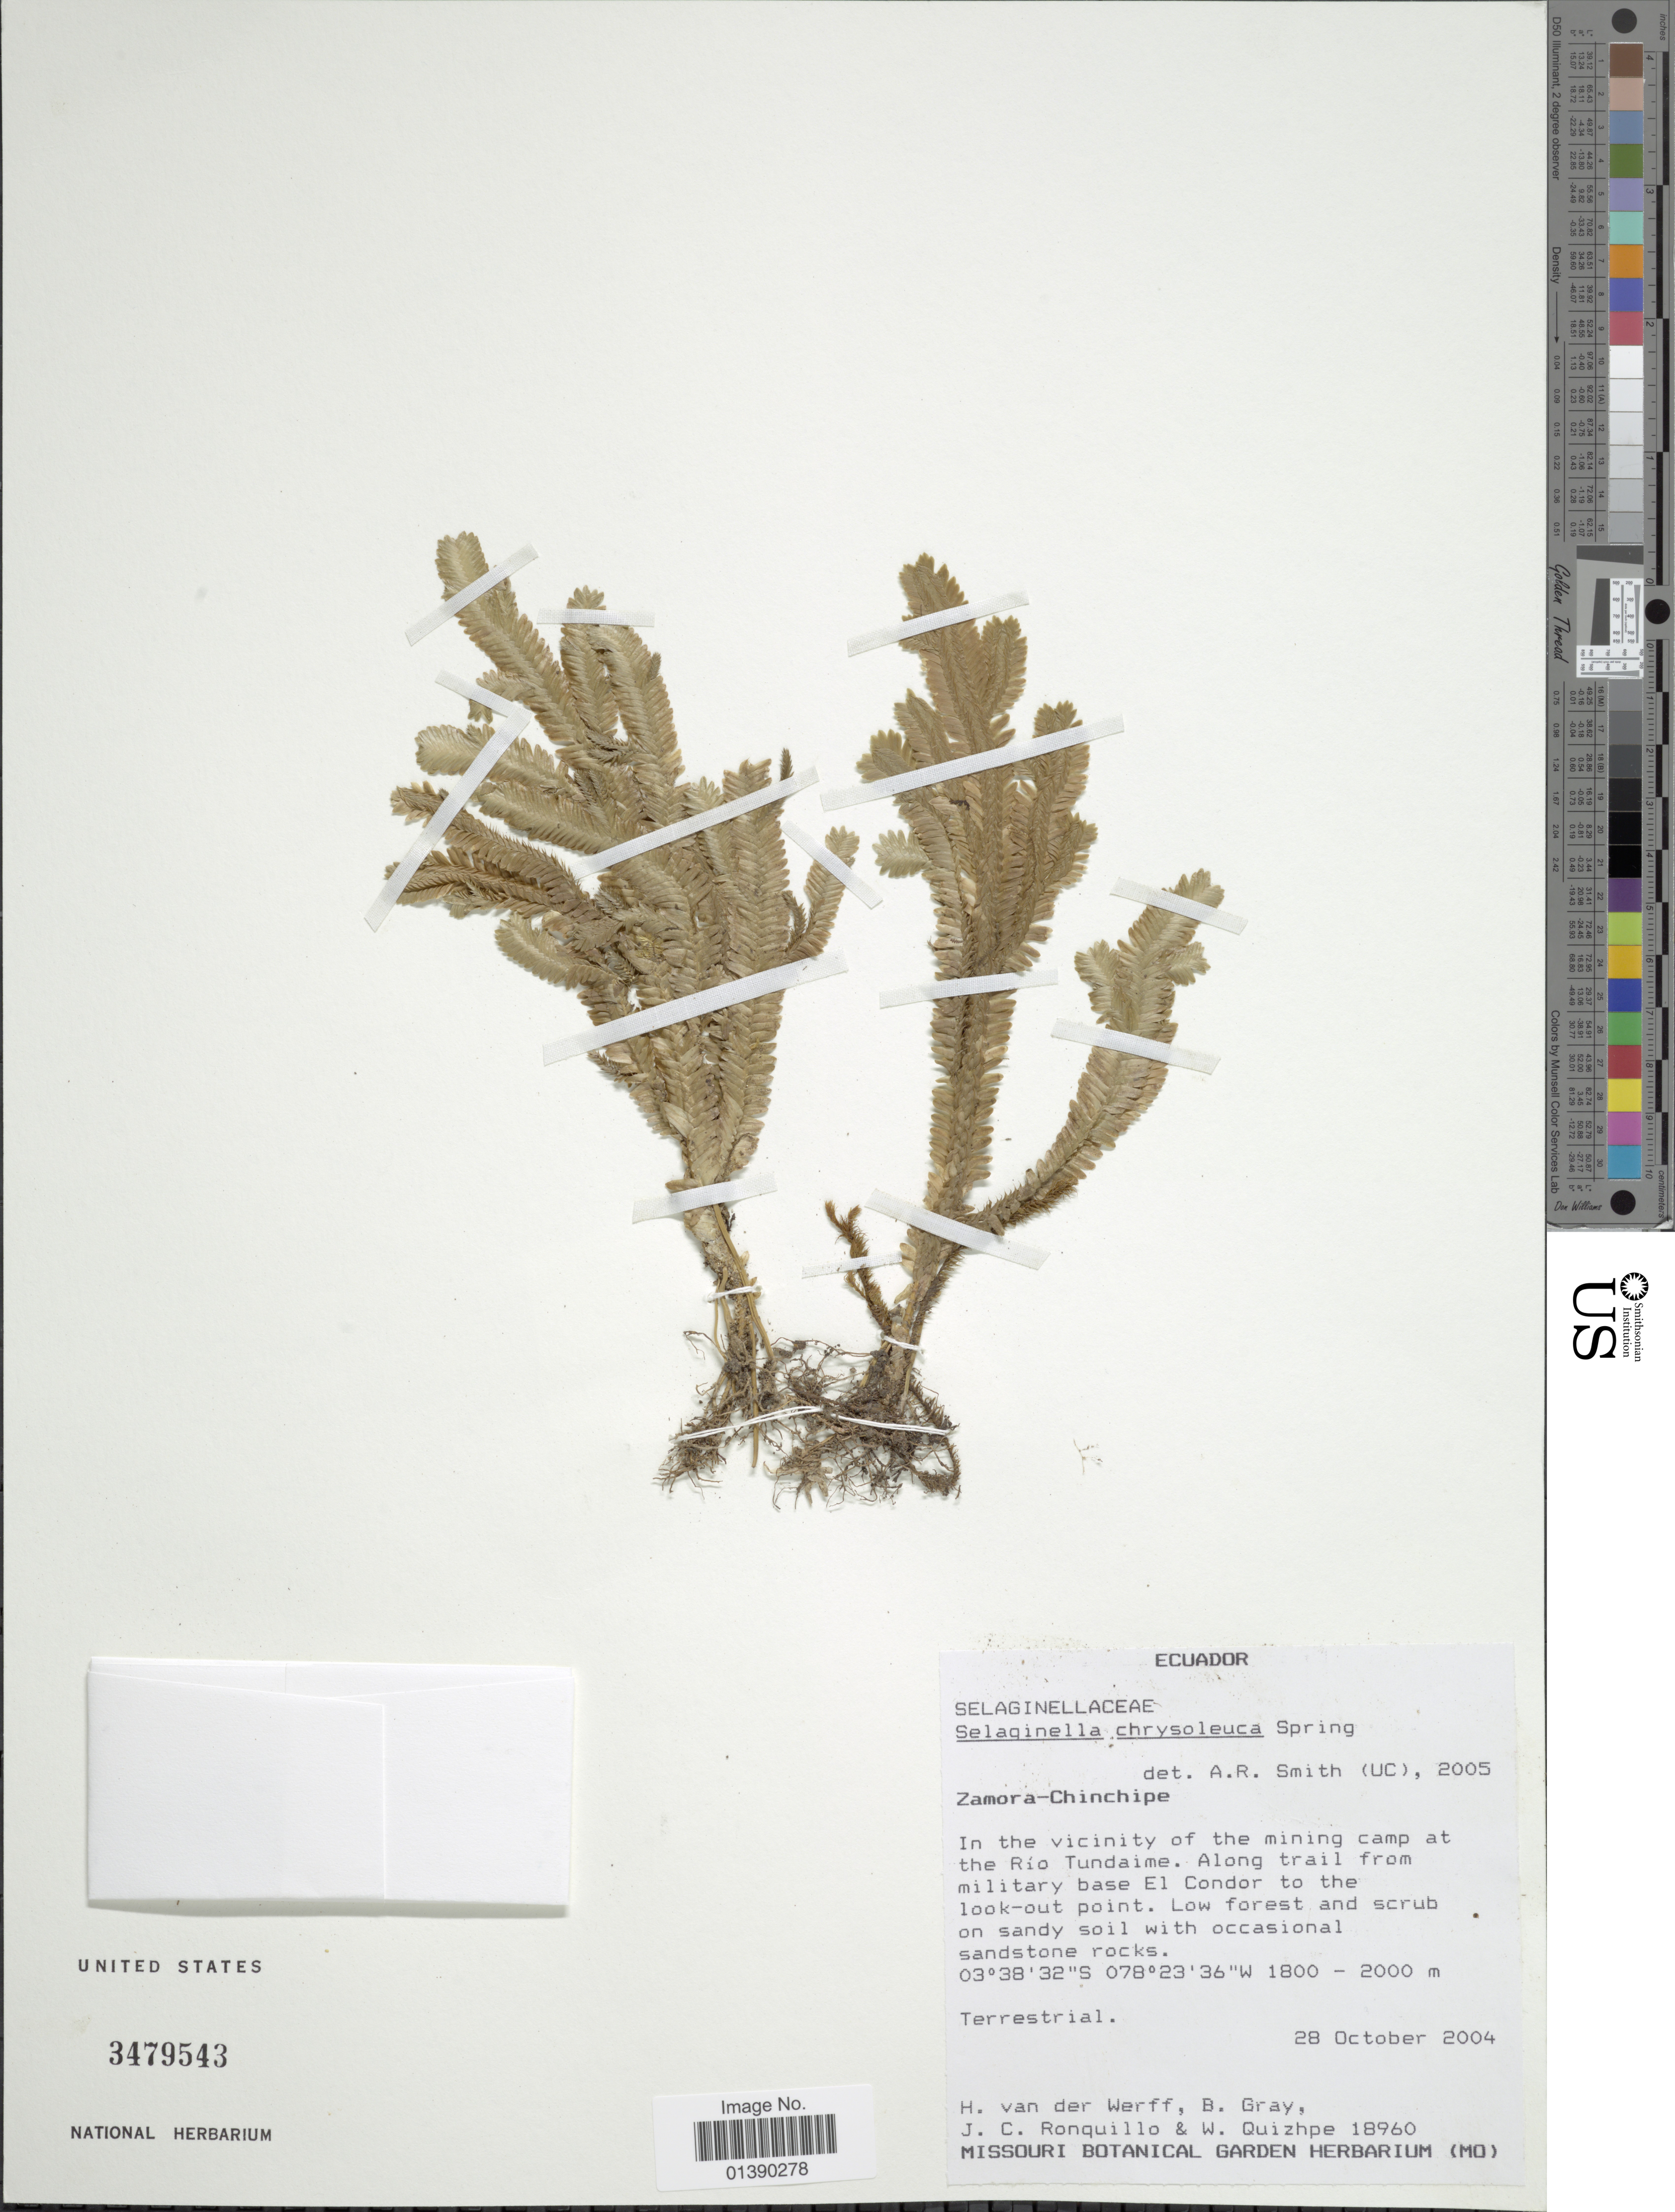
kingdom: Plantae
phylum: Tracheophyta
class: Lycopodiopsida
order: Selaginellales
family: Selaginellaceae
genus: Selaginella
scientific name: Selaginella chrysoleuca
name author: Spring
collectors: H. van der Werff, B. Gray, J. Ronquillo & W. Quizhpe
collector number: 18960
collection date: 2004-10-28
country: Ecuador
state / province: Zamora-Chinchipe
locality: In the vicinity of the mining camp art Río Tundaime. Along trail from military base El Condor to the look-out point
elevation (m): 2000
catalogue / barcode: US 3479543